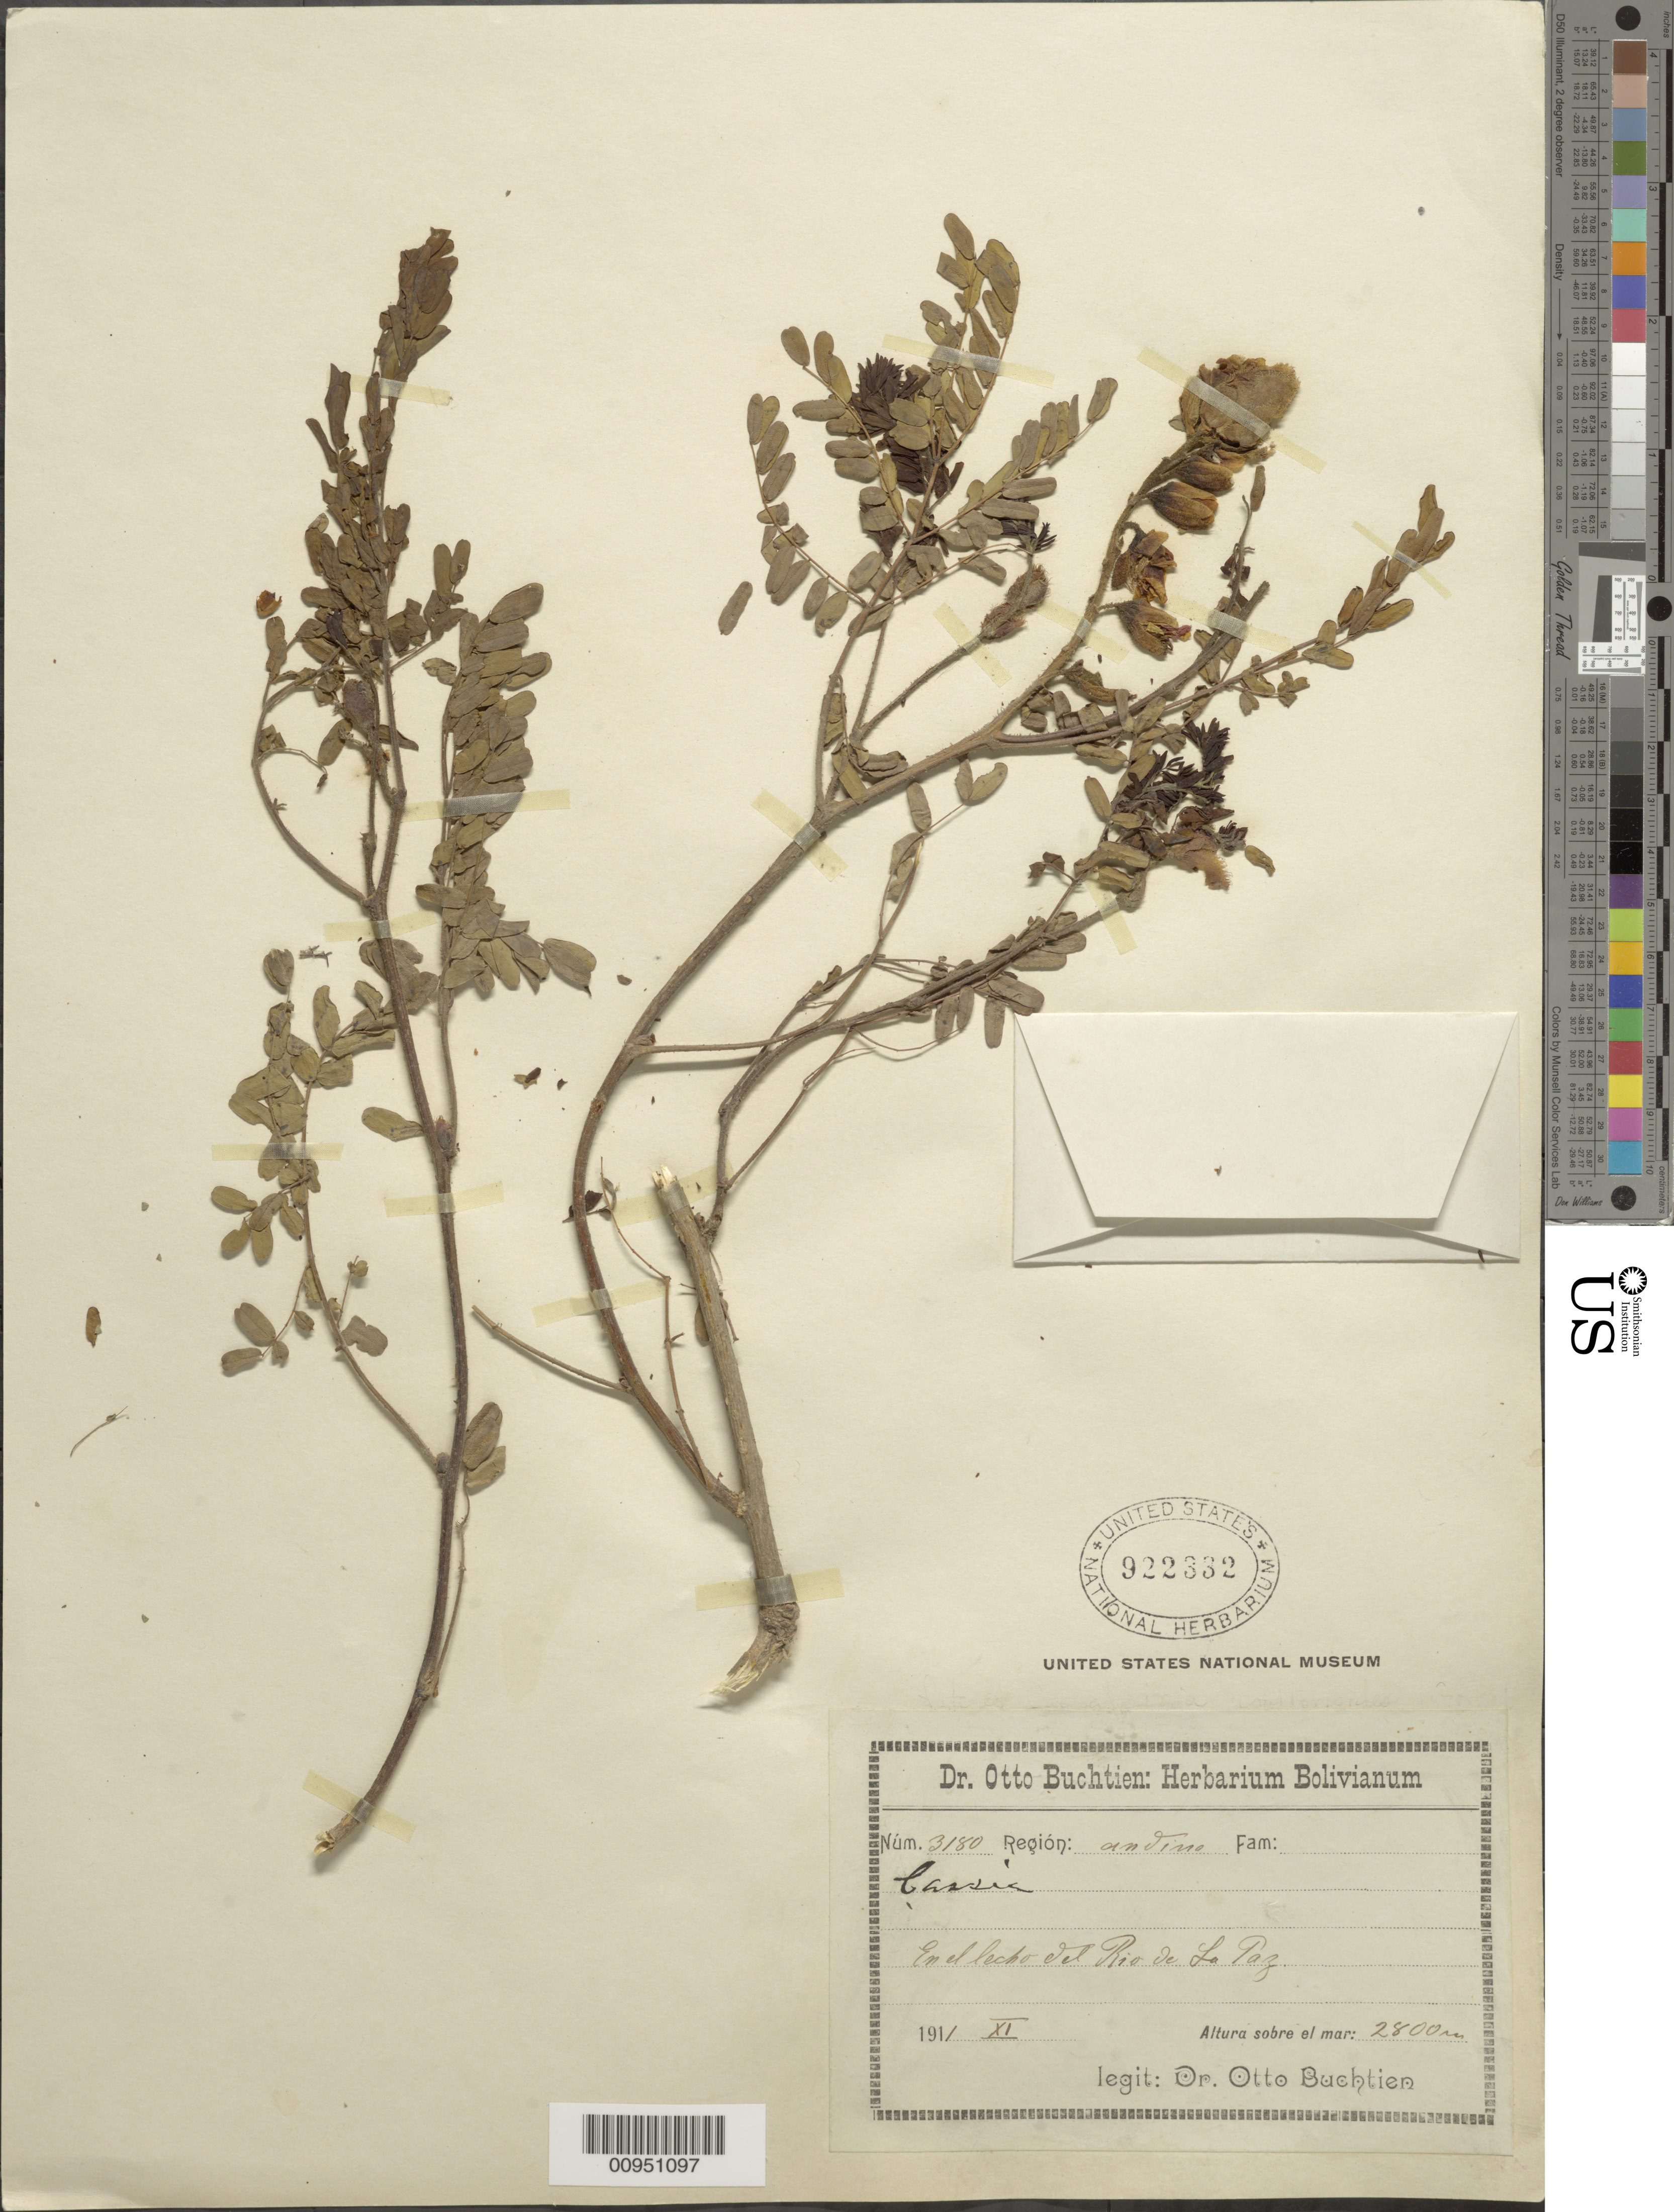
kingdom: Plantae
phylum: Tracheophyta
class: Magnoliopsida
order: Fabales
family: Fabaceae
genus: Cassia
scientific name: Cassia sp.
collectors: O. Buchtien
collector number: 3180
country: Bolivia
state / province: La Paz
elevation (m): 2800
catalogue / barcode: US 922332